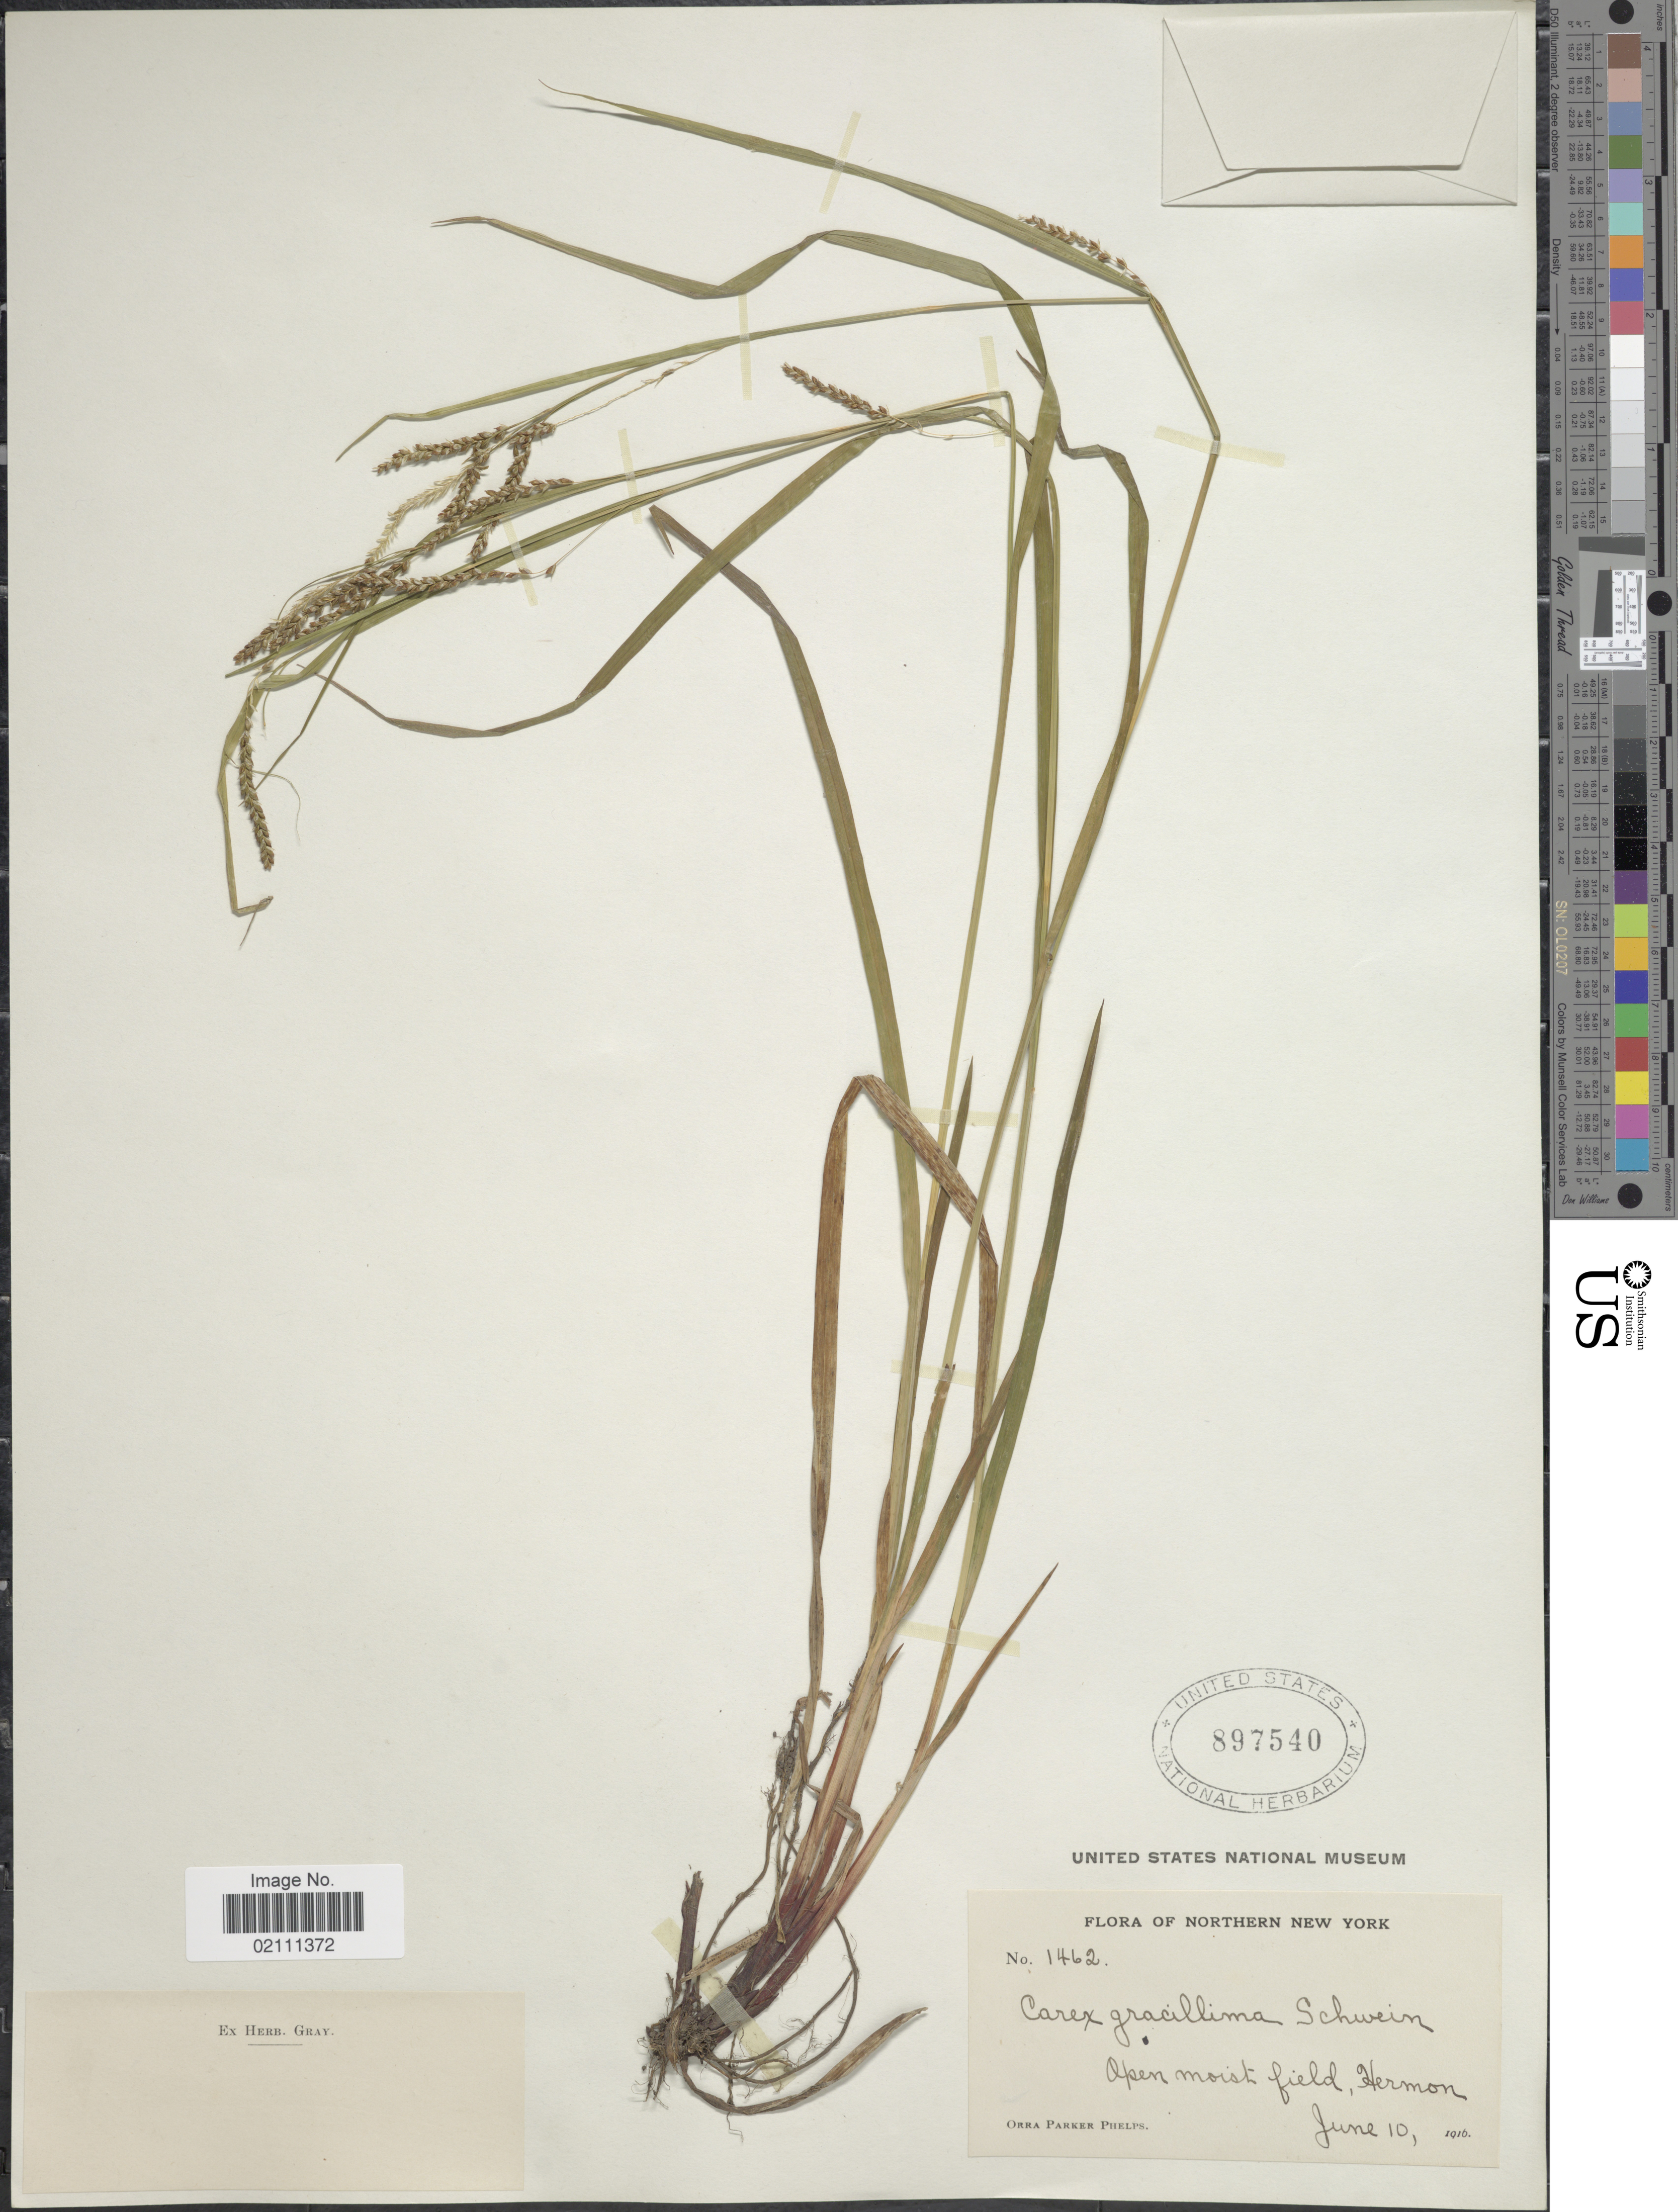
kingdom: Plantae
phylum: Tracheophyta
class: Liliopsida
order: Poales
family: Cyperaceae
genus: Carex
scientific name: Carex gracillima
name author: Schwein.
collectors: O. P. Phelps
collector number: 1462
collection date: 1916-06-10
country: United States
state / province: New York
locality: Northern New York, open moist field, Hermon.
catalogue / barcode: US 897540